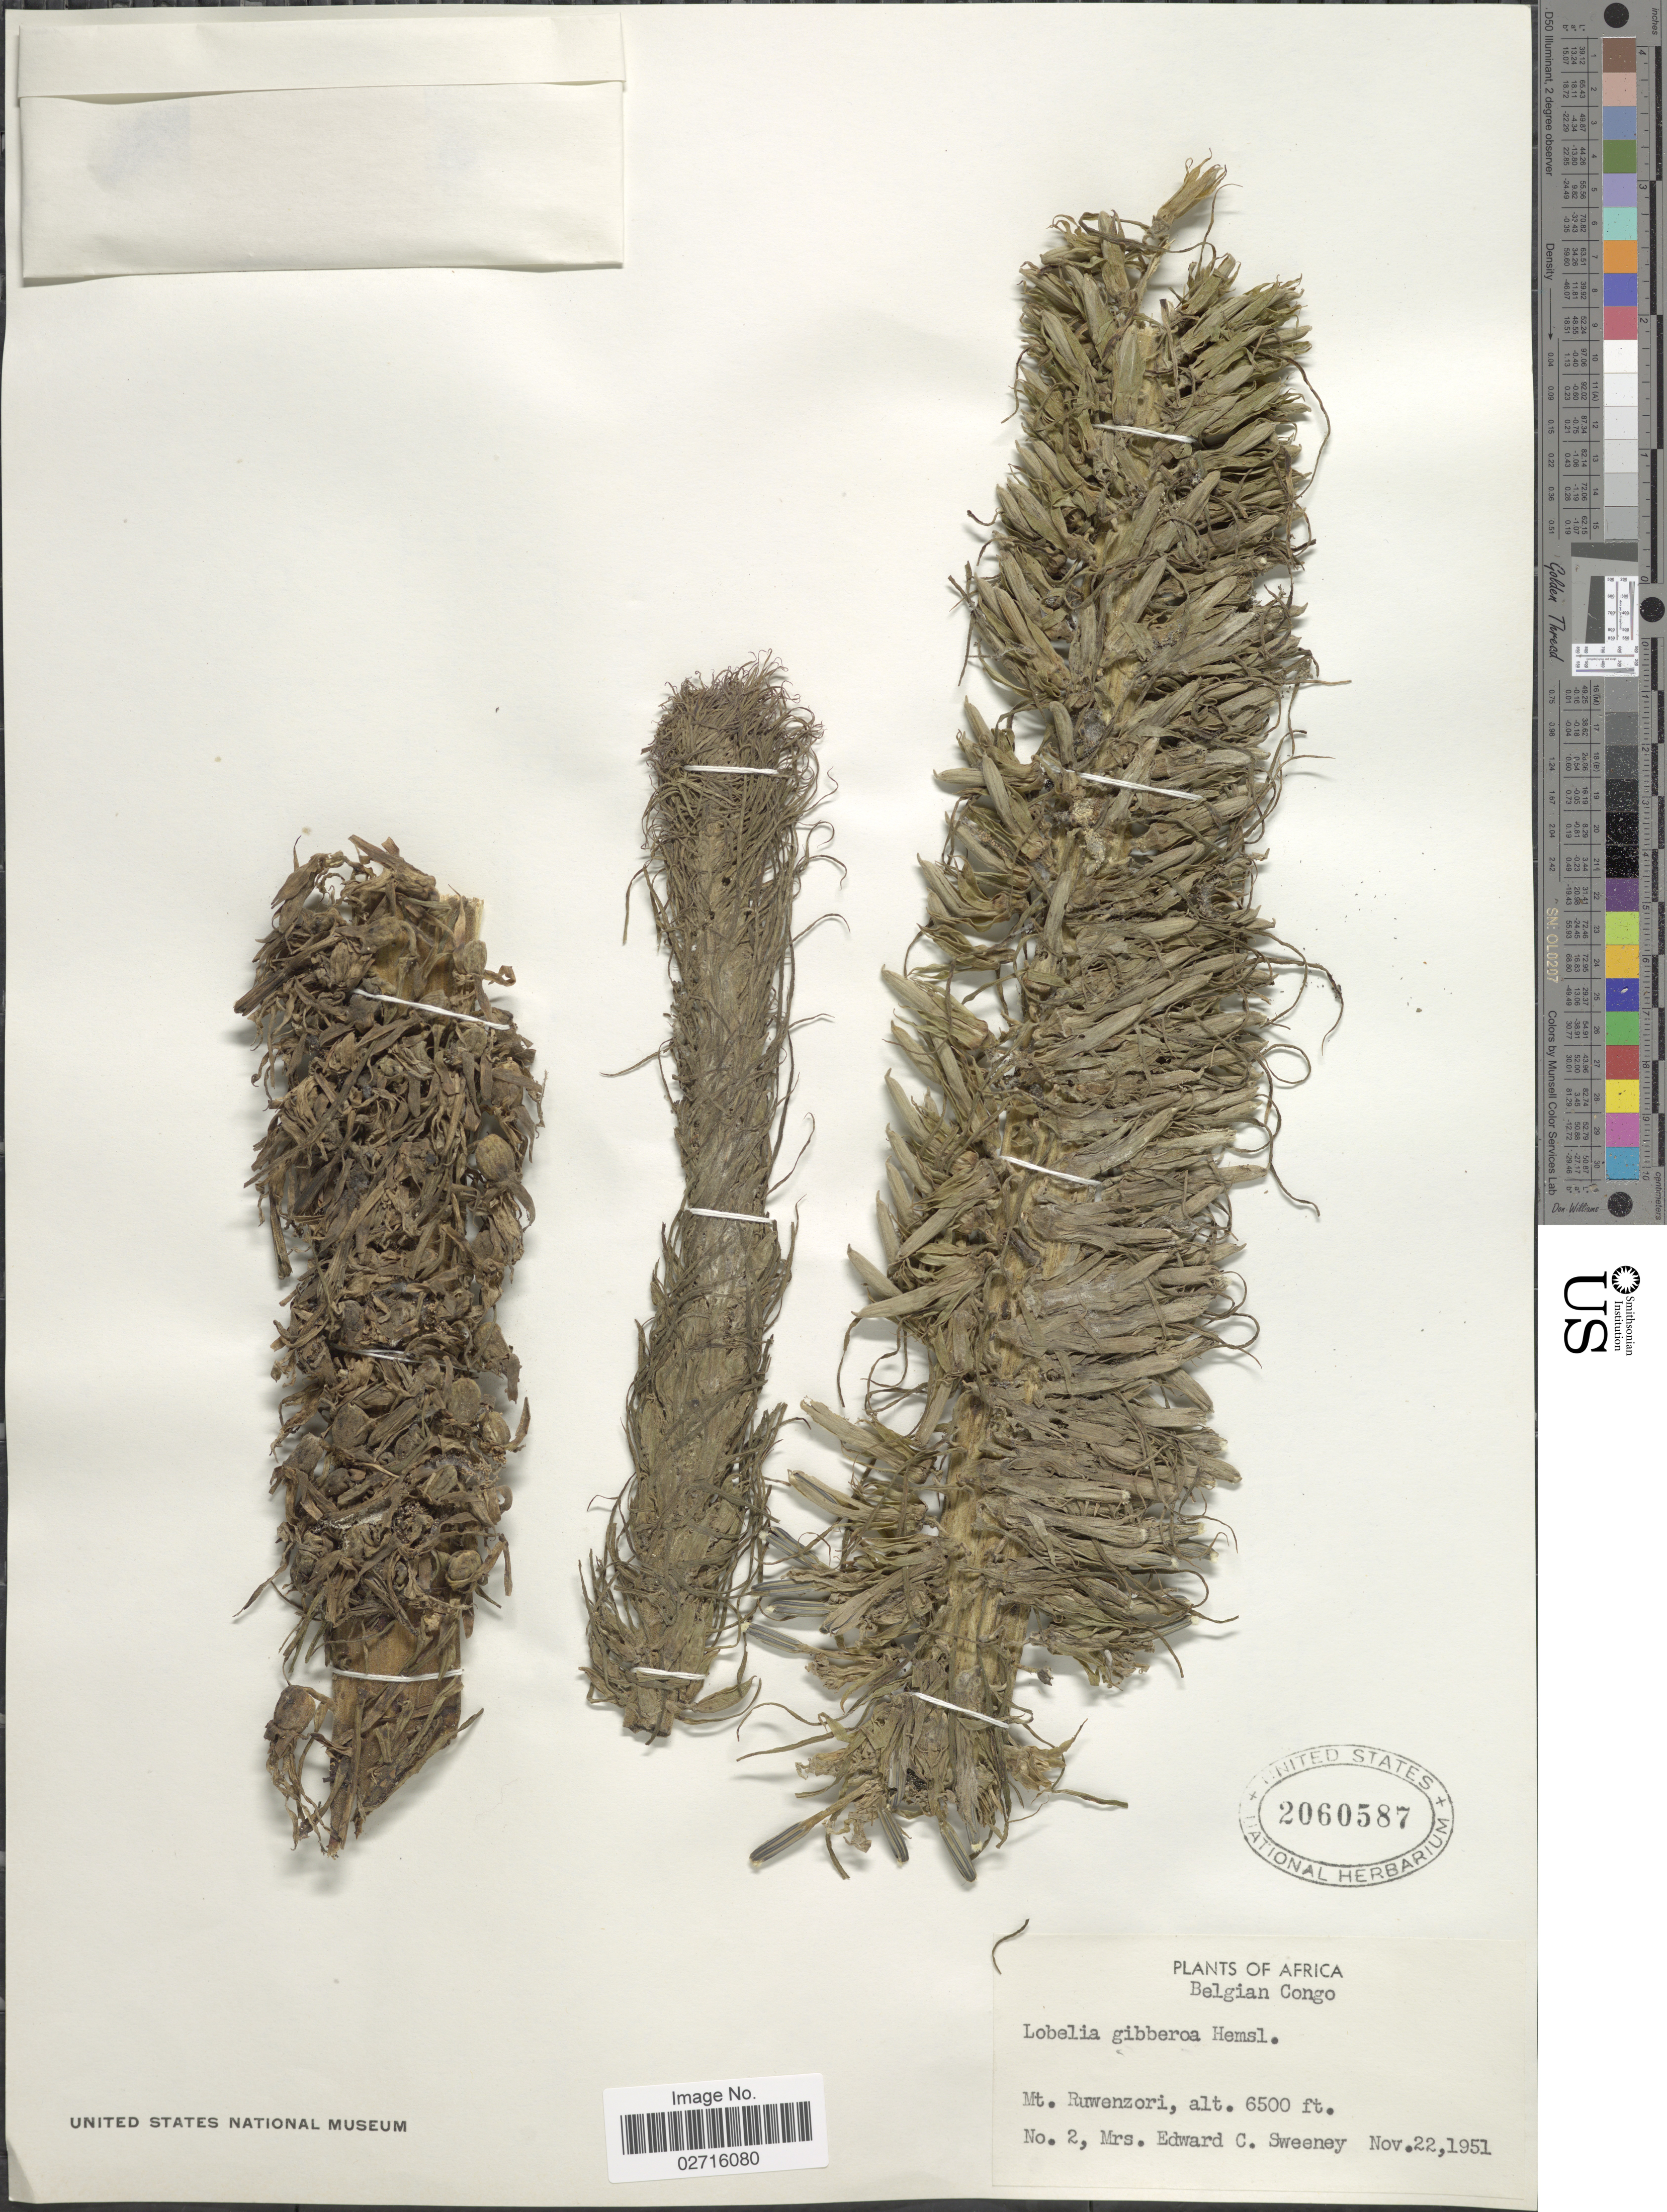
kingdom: Plantae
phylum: Tracheophyta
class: Magnoliopsida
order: Asterales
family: Campanulaceae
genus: Lobelia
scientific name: Lobelia giberroa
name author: Hemsl.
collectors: E. Sweeney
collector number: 2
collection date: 1951-11-22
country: Congo, Democratic Republic of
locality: Belgian Congo, Mt. Ruwenzori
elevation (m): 1981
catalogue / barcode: US 2060587